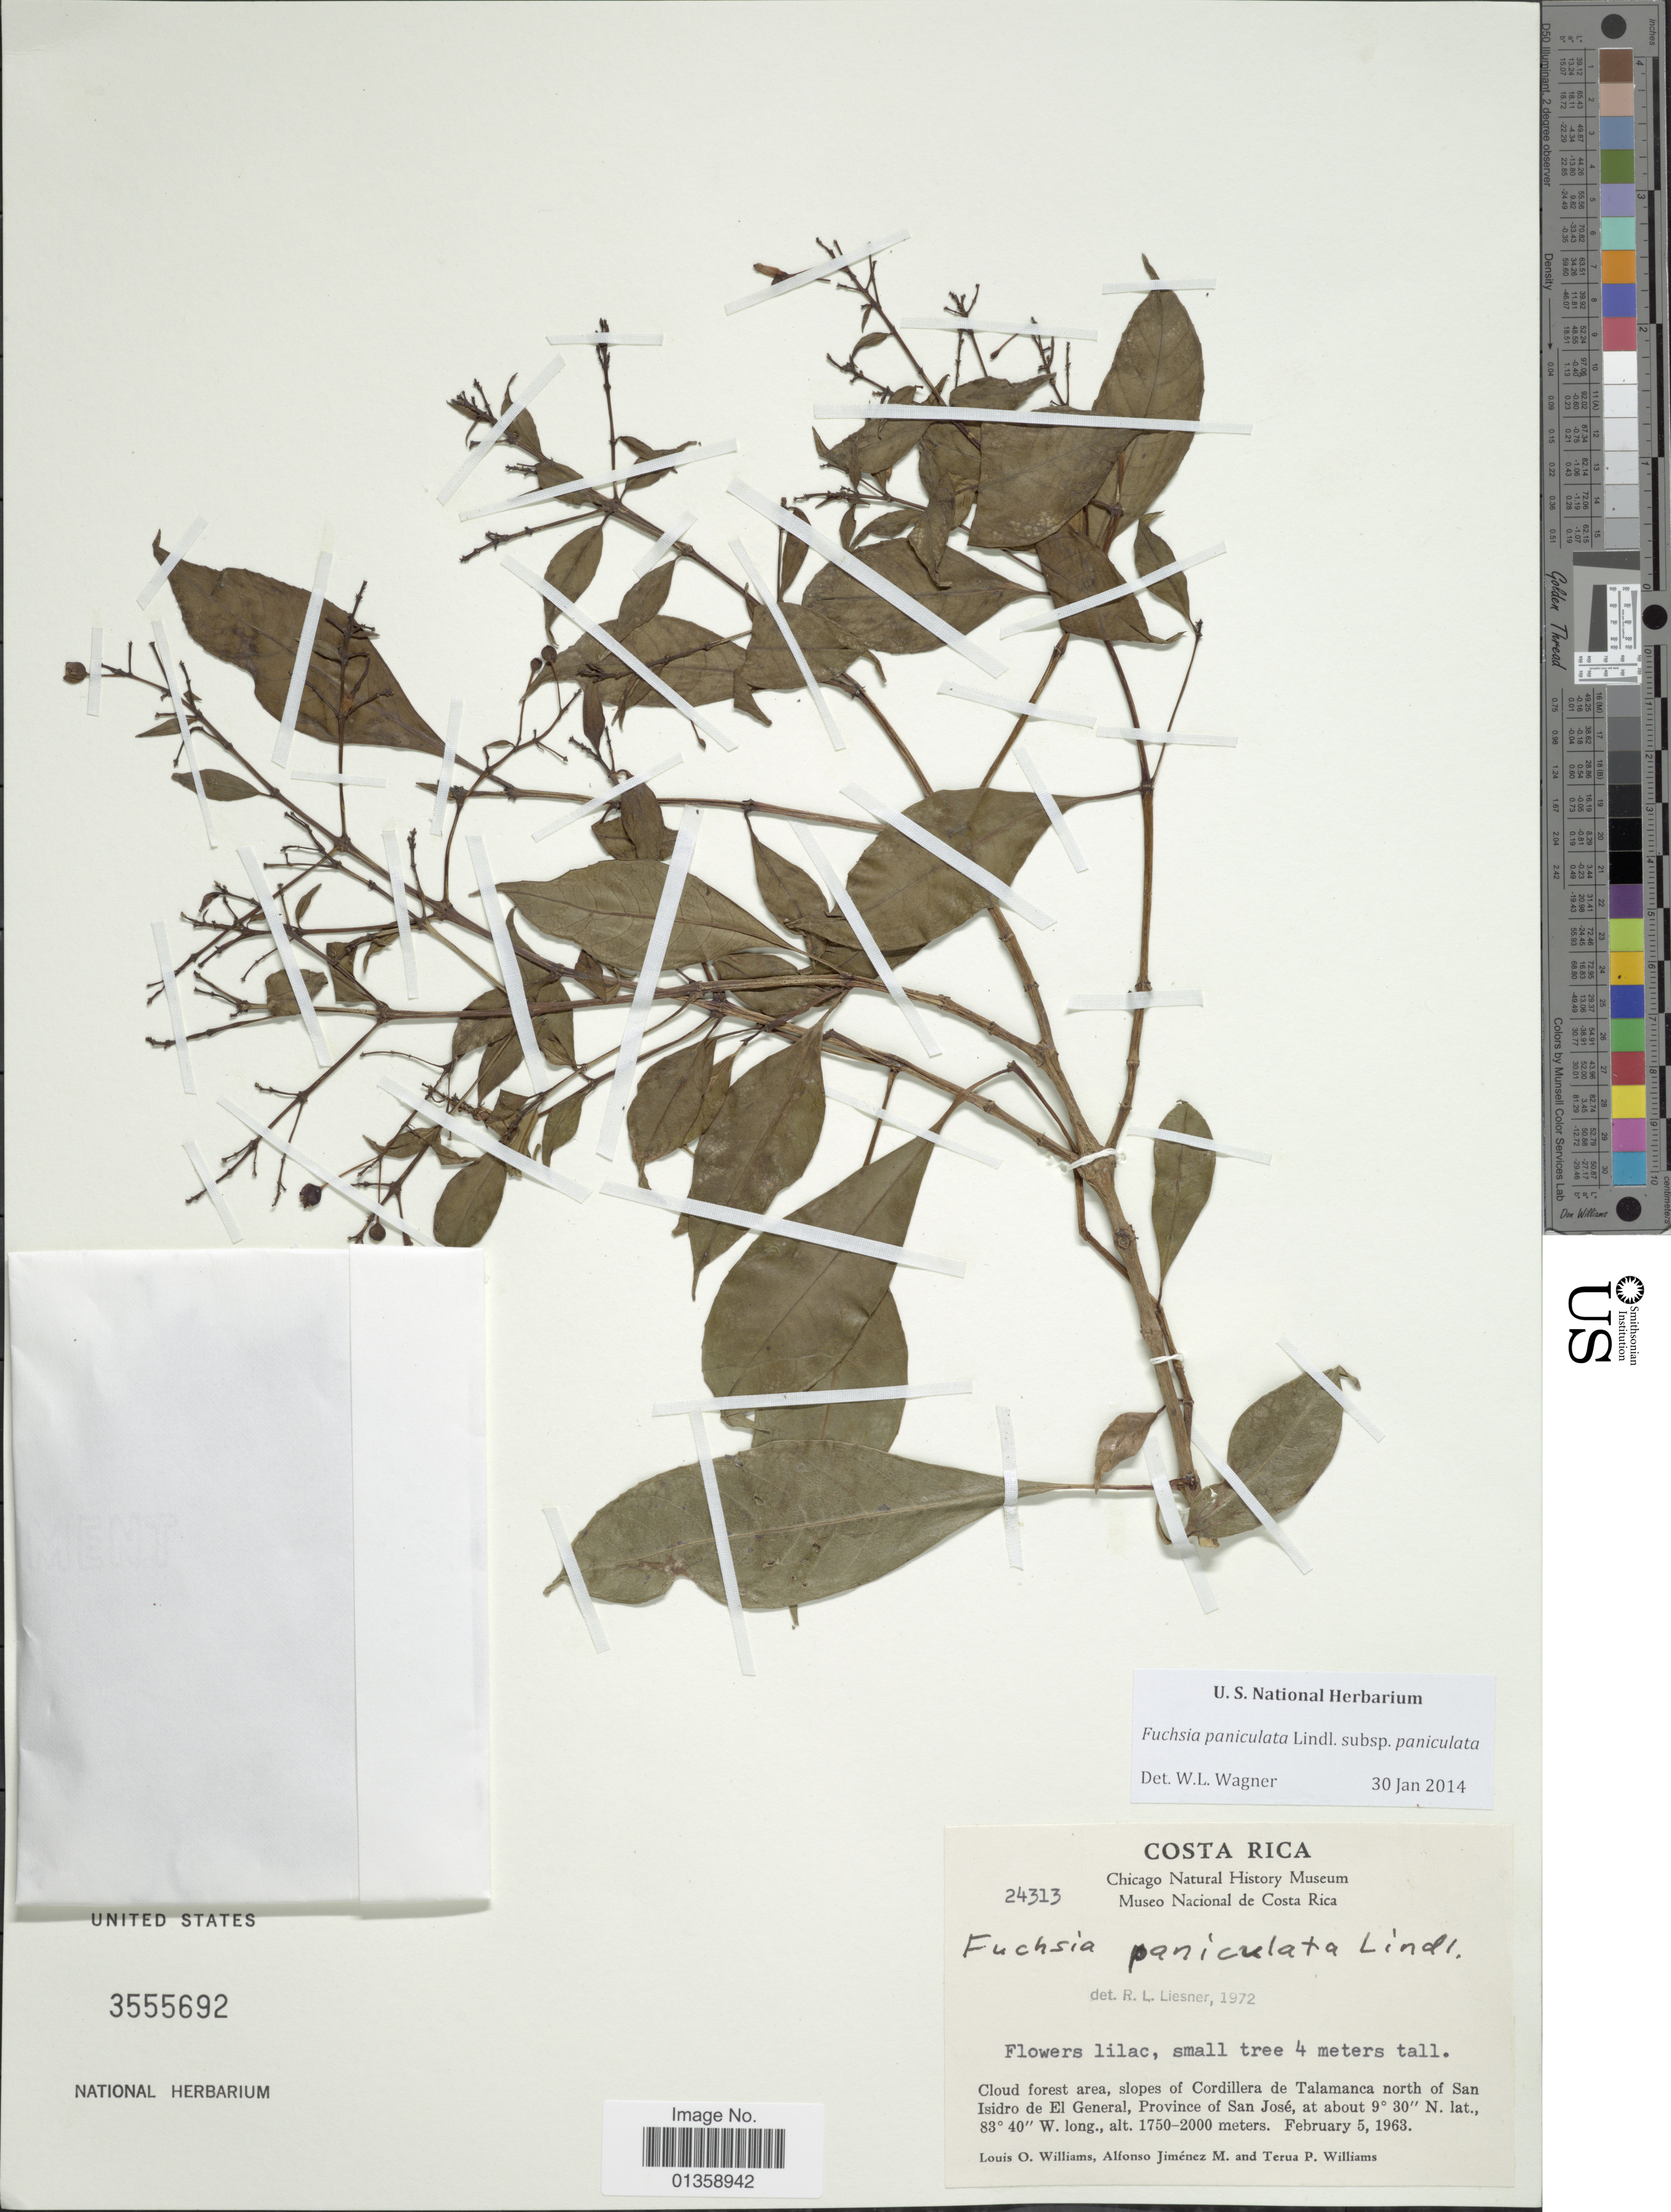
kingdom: Plantae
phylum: Tracheophyta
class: Magnoliopsida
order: Myrtales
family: Onagraceae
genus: Fuchsia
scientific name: Fuchsia paniculata subsp. paniculata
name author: Lindl.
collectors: L. O. Williams, A. Jiménez M. & T. P. Williams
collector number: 24313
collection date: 1963-02-05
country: Costa Rica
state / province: San José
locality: Cloud forest area, slopes of Cordillera de Talamanca north of San Isidro de El General, Province of San José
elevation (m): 1750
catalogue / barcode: US 3555692